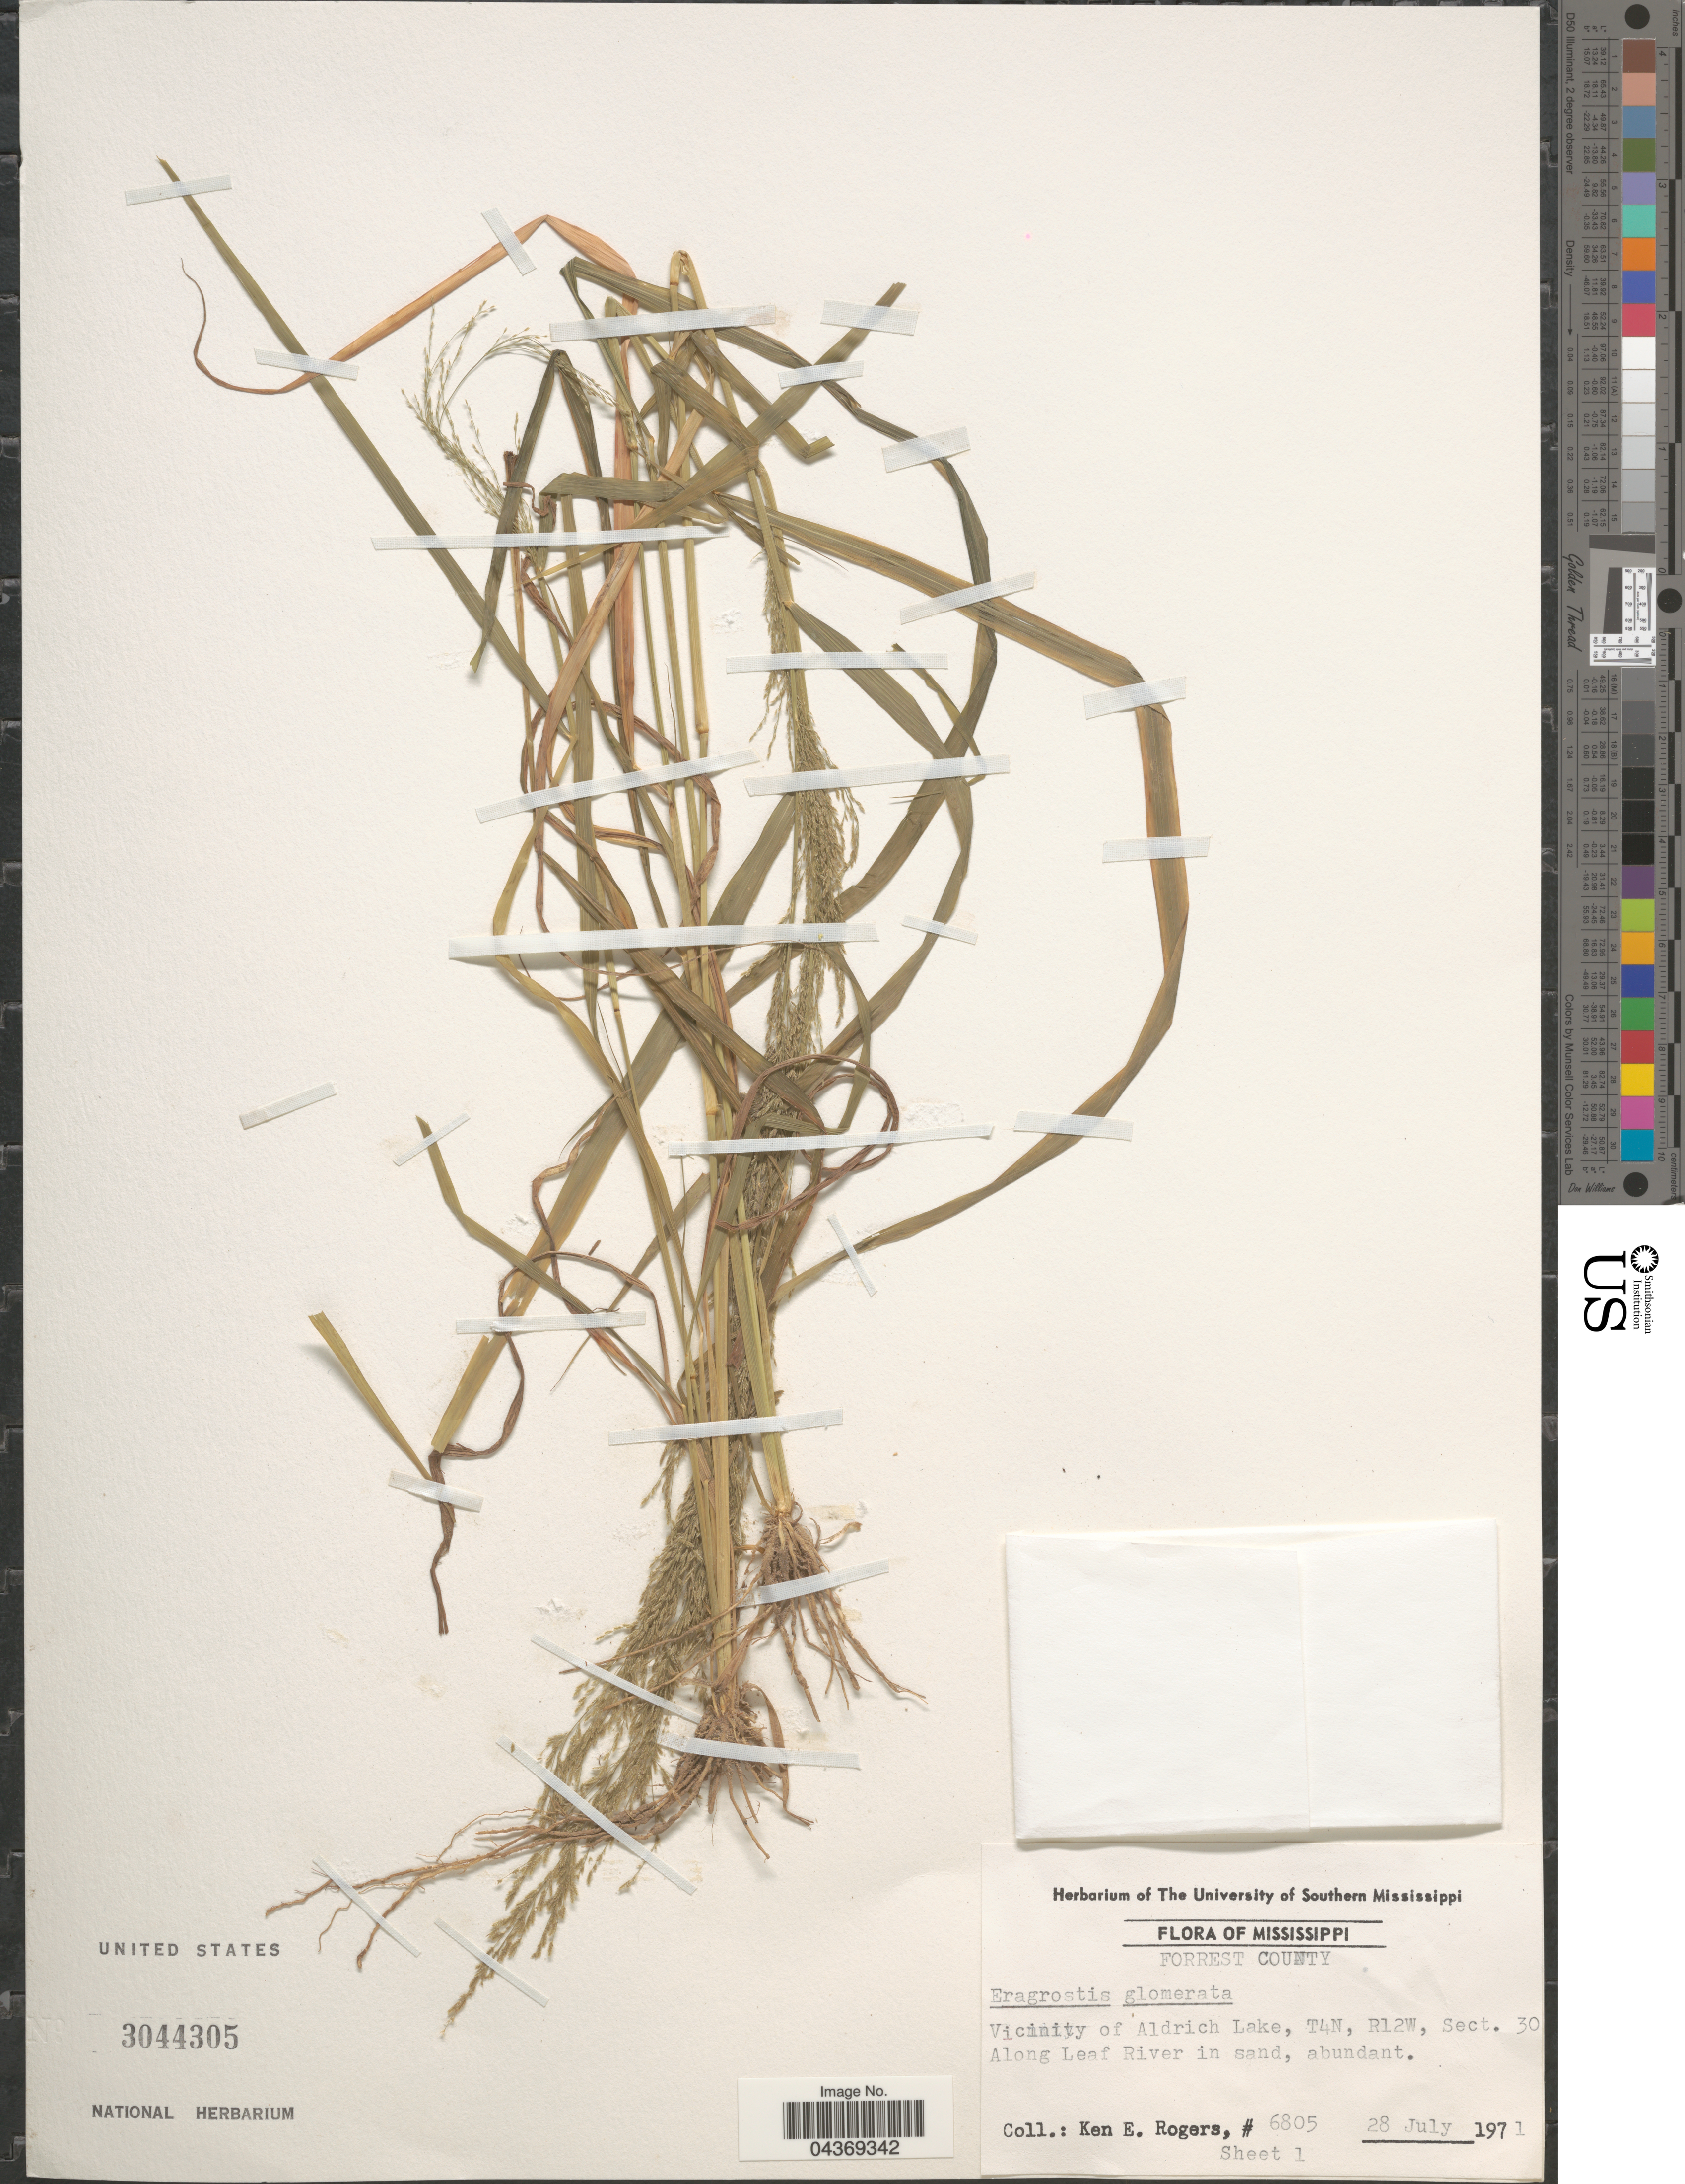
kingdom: Plantae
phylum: Tracheophyta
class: Liliopsida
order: Poales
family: Poaceae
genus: Eragrostis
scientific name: Eragrostis japonica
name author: (Thunb.) Trin.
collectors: K. Rogers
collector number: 6805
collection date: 1971-07-28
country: United States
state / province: Mississippi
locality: Forrest County. Vicinity of Aldrich Lake, T4N, R12W, Sect. 30. Along Leaf River in sand.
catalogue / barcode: US 3044305